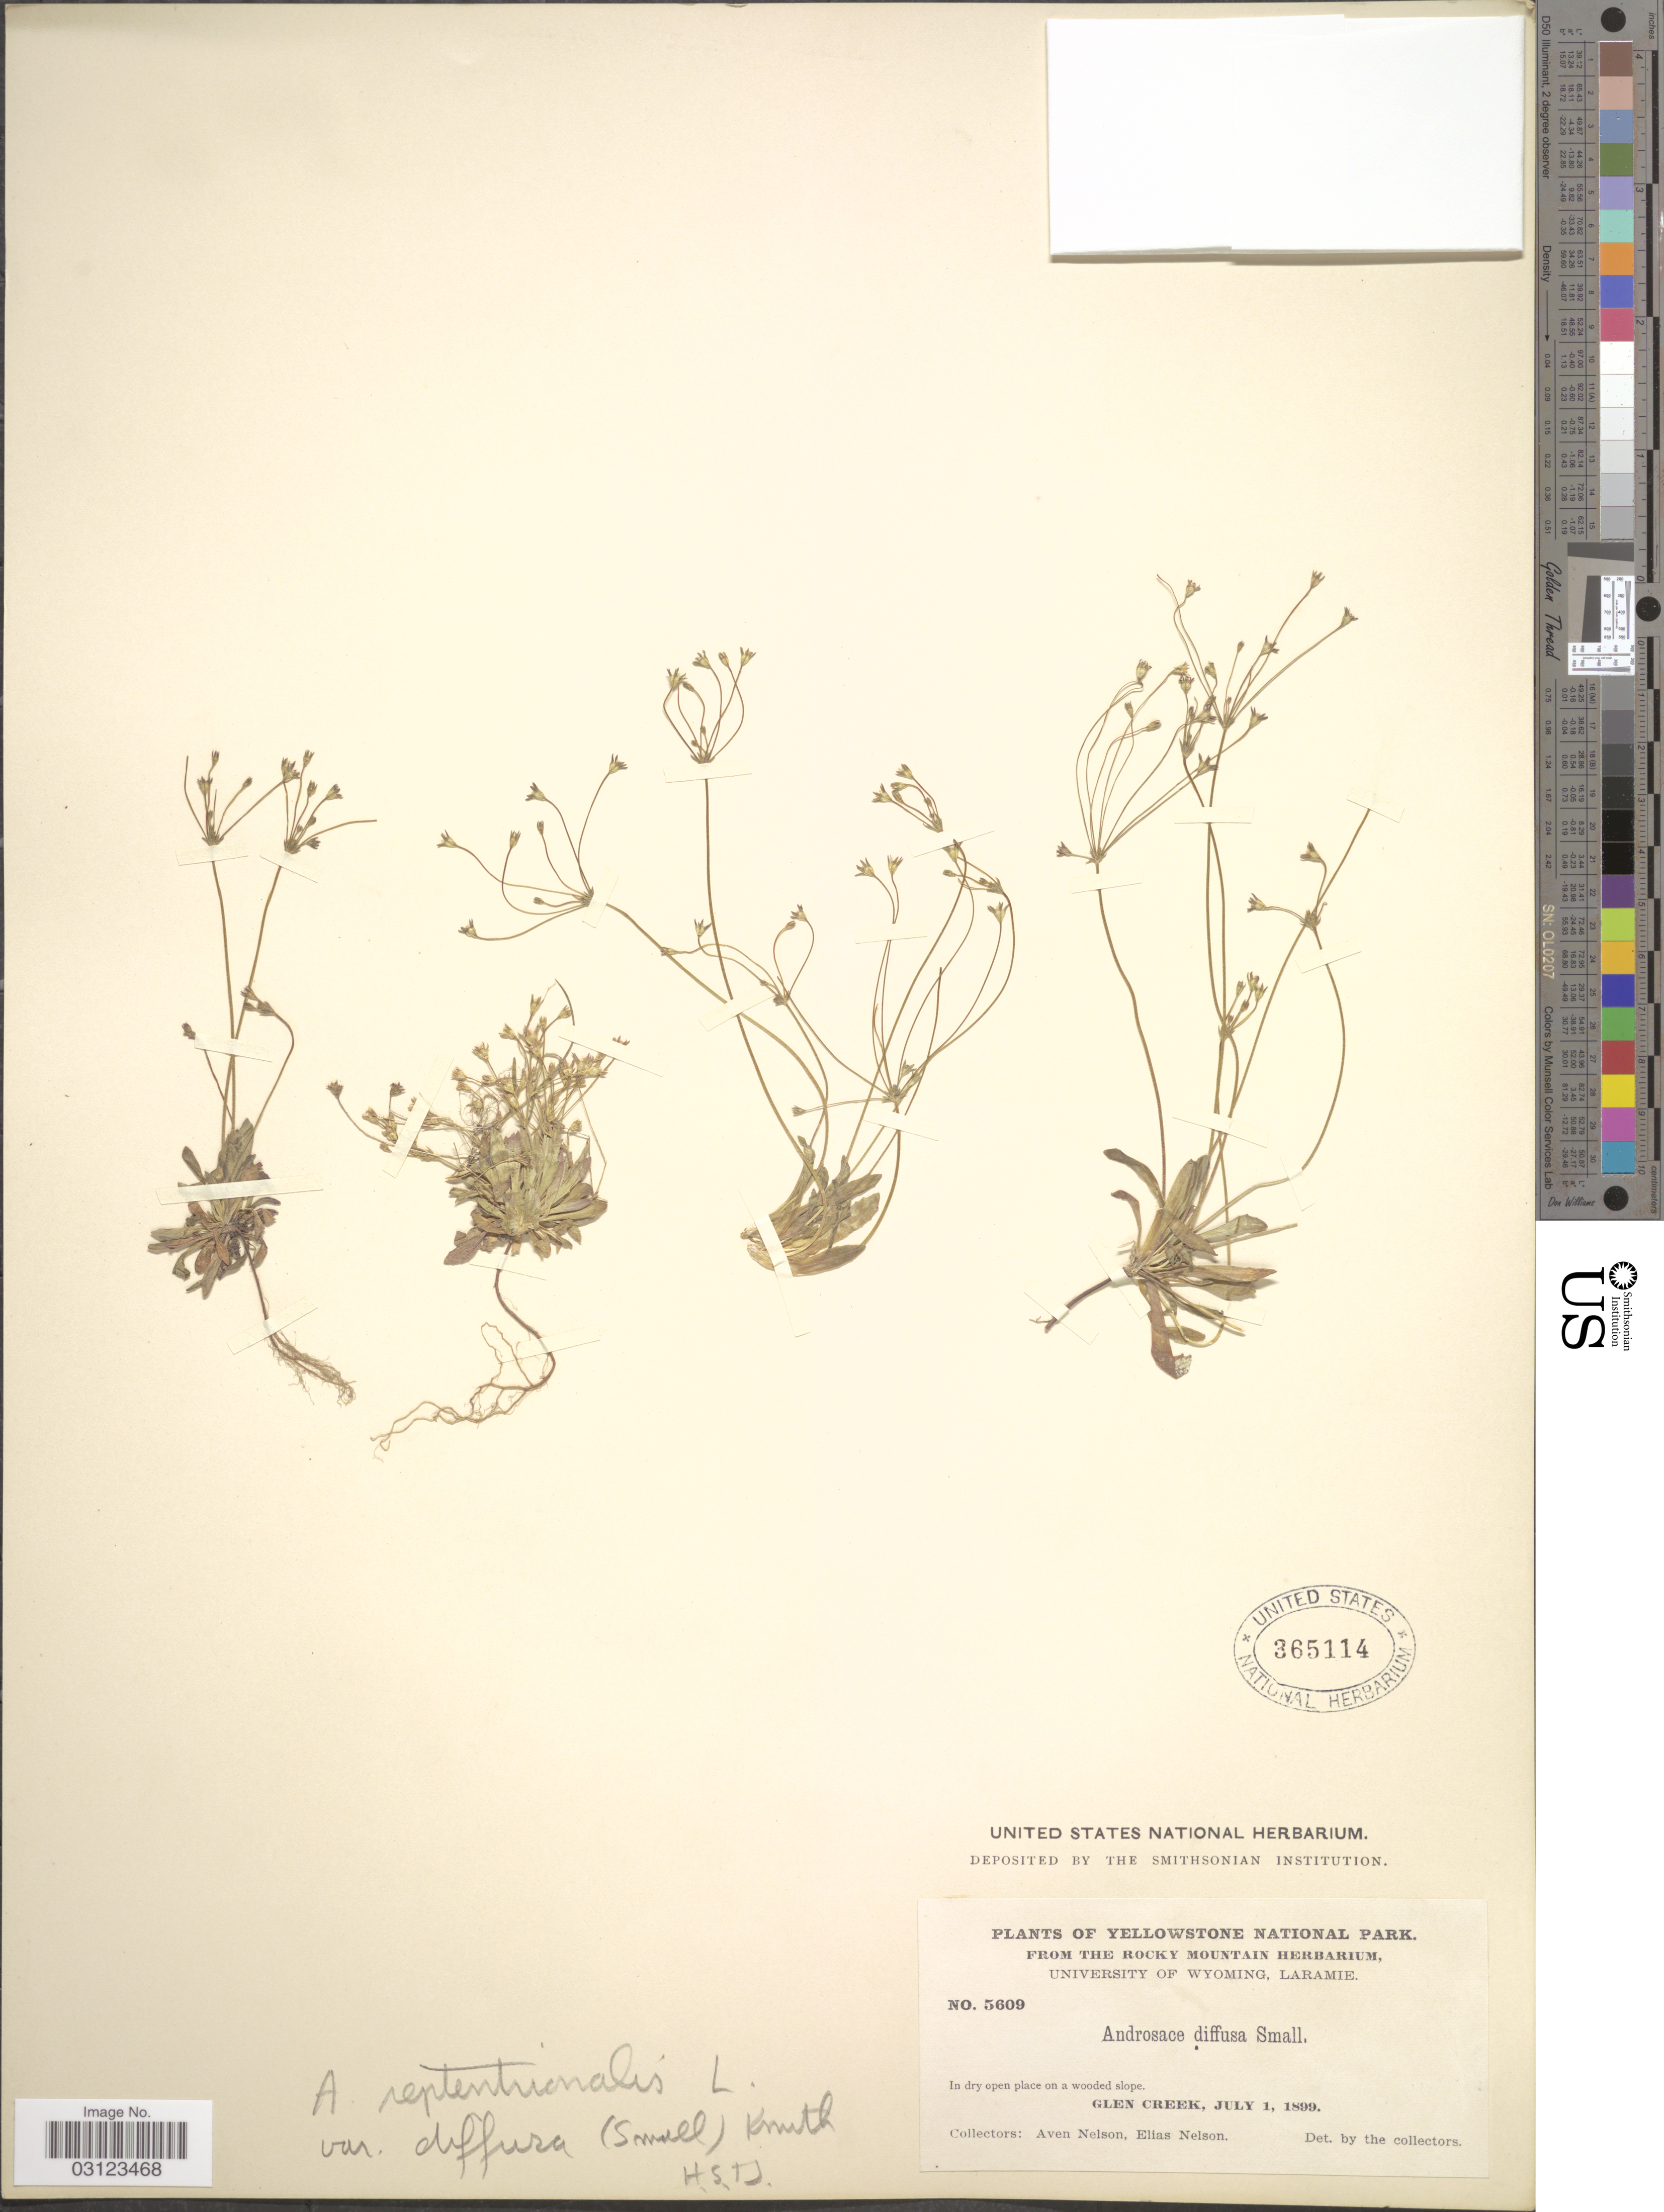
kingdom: Plantae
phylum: Tracheophyta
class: Magnoliopsida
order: Ericales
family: Primulaceae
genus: Androsace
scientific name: Androsace septentrionalis var. puberulenta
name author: (Rydb.) R. Knuth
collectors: A. Nelson & E. Nelson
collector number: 5609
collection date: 1899-07-01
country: United States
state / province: Wyoming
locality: Yellowstone National Park. Glen Creek.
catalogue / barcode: US 365114